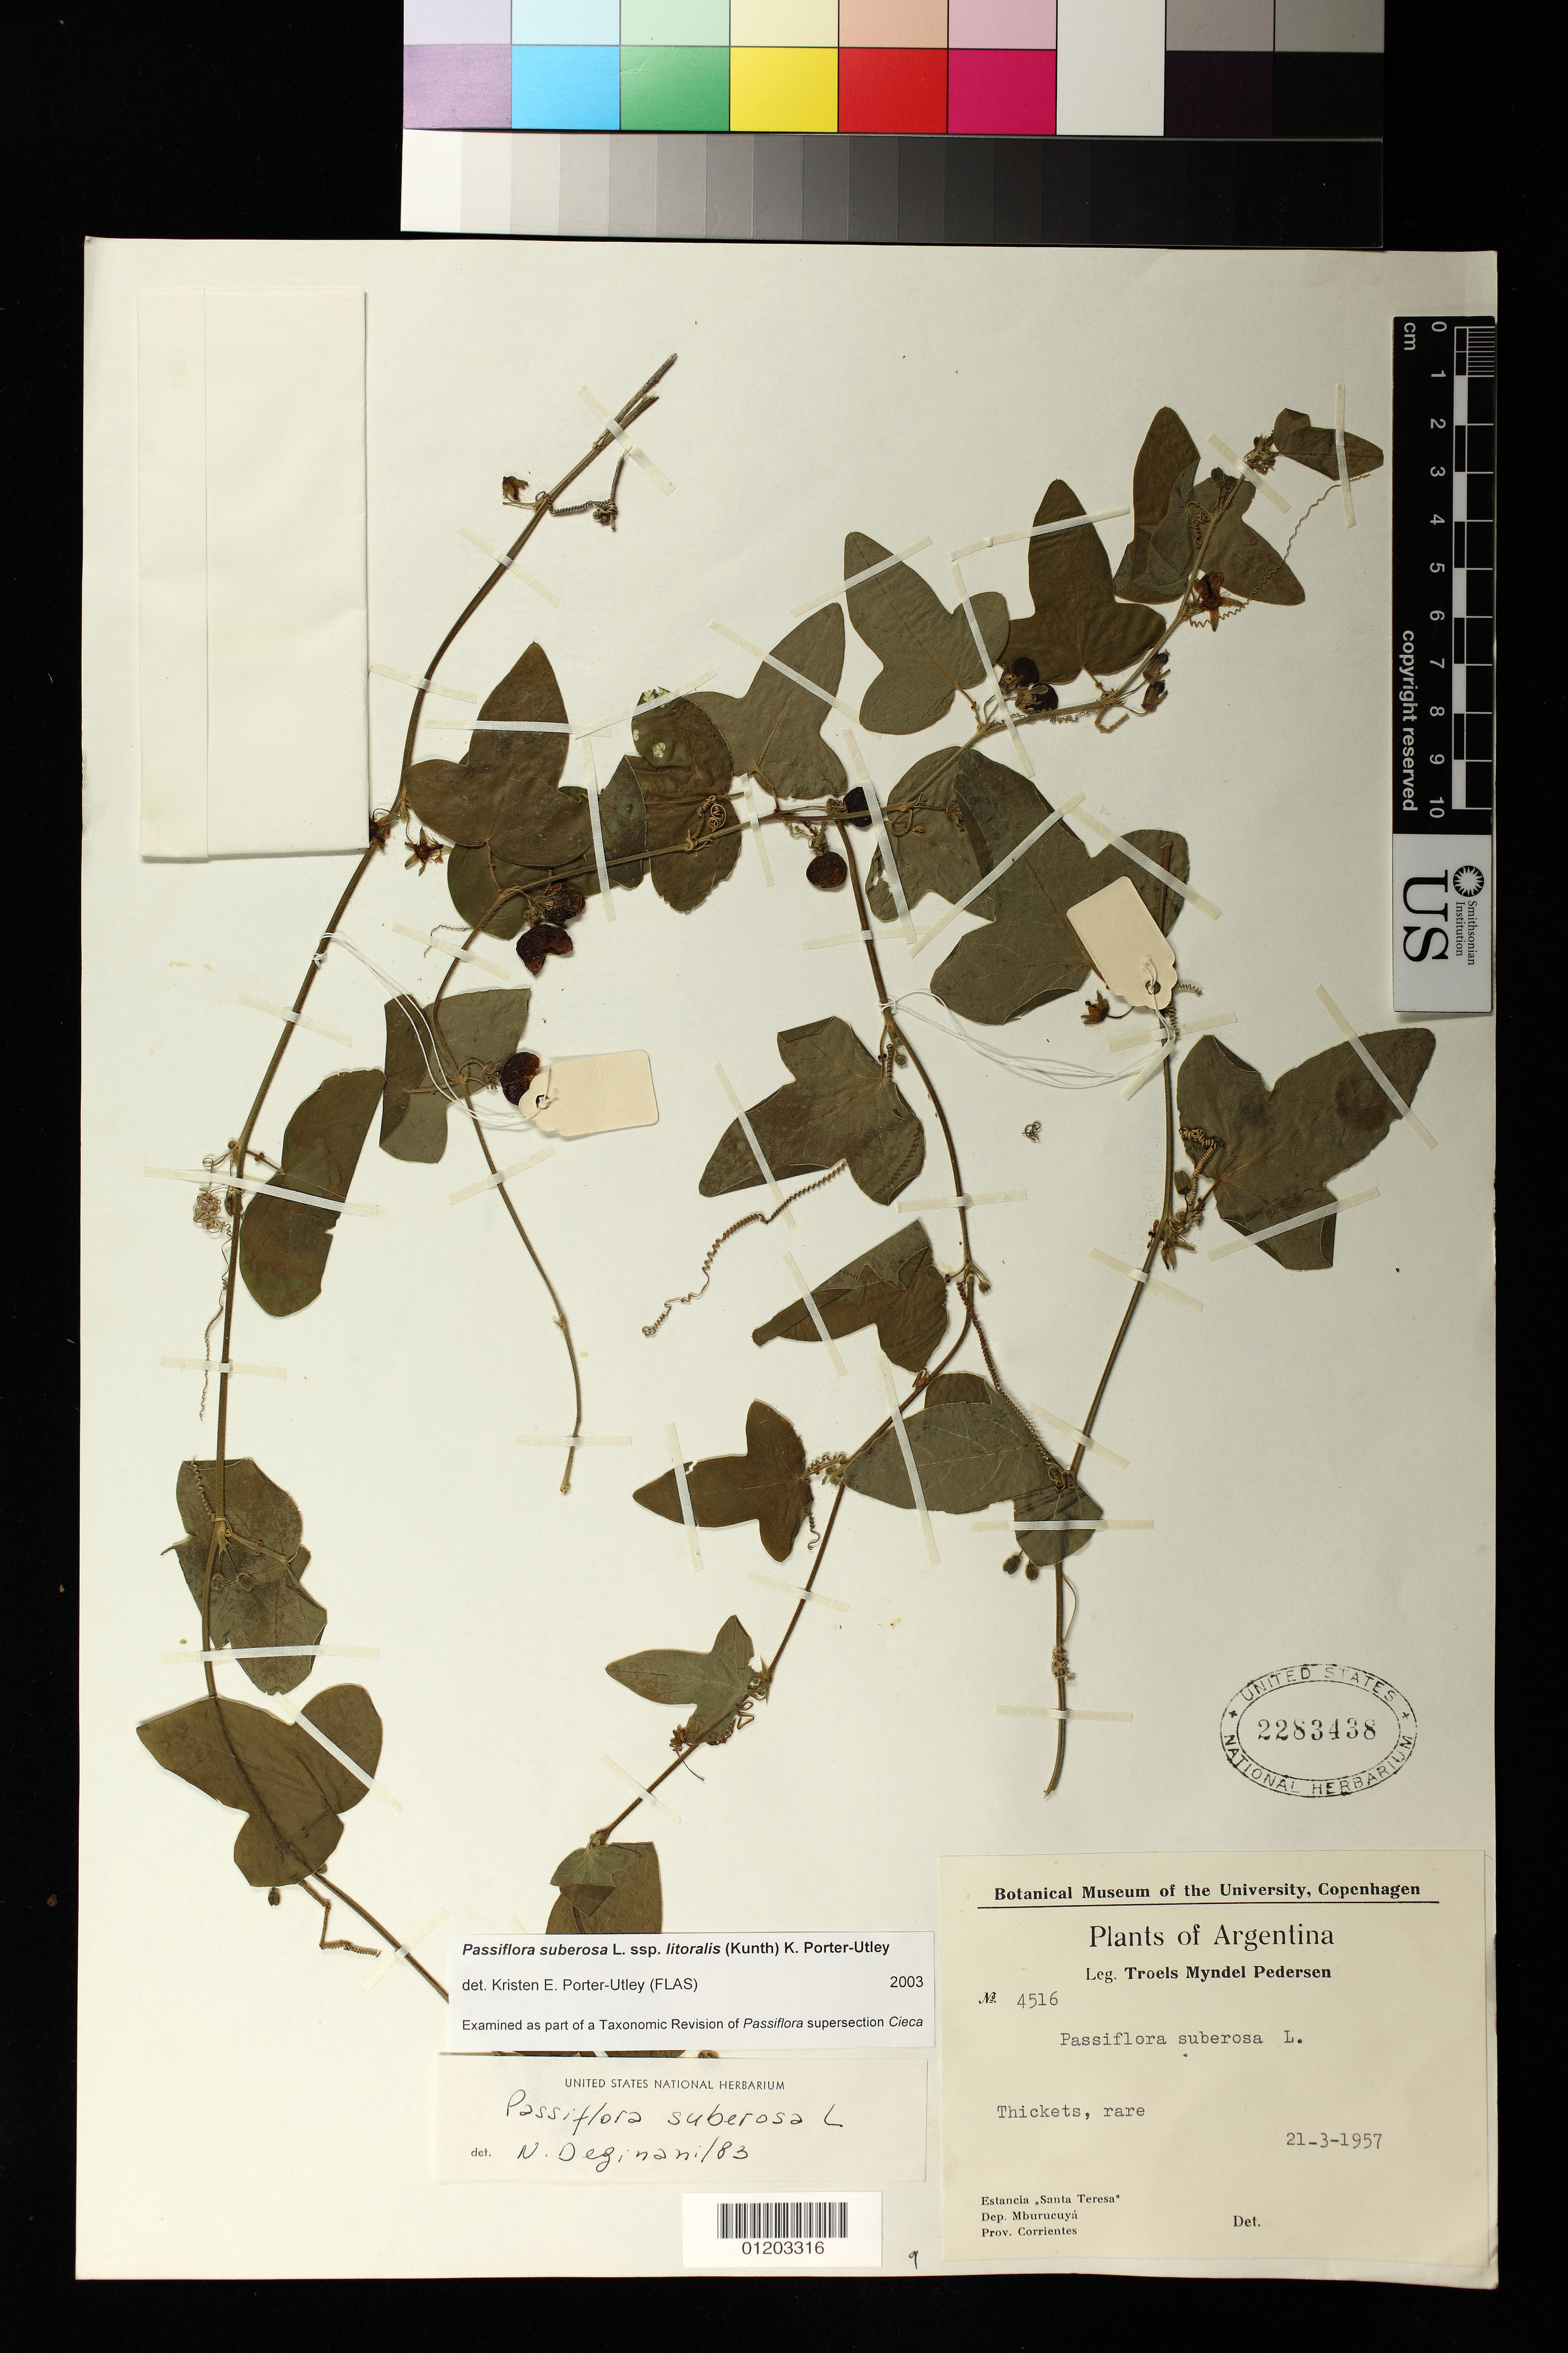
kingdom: Plantae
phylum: Tracheophyta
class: Magnoliopsida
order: Malpighiales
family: Passifloraceae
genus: Passiflora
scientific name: Passiflora suberosa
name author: L.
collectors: T. M. Pedersen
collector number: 4516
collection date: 1957-03-21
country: Argentina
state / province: Corrientes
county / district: Mburucuya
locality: Estancia "Santa Teresa"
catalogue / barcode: US 2283438